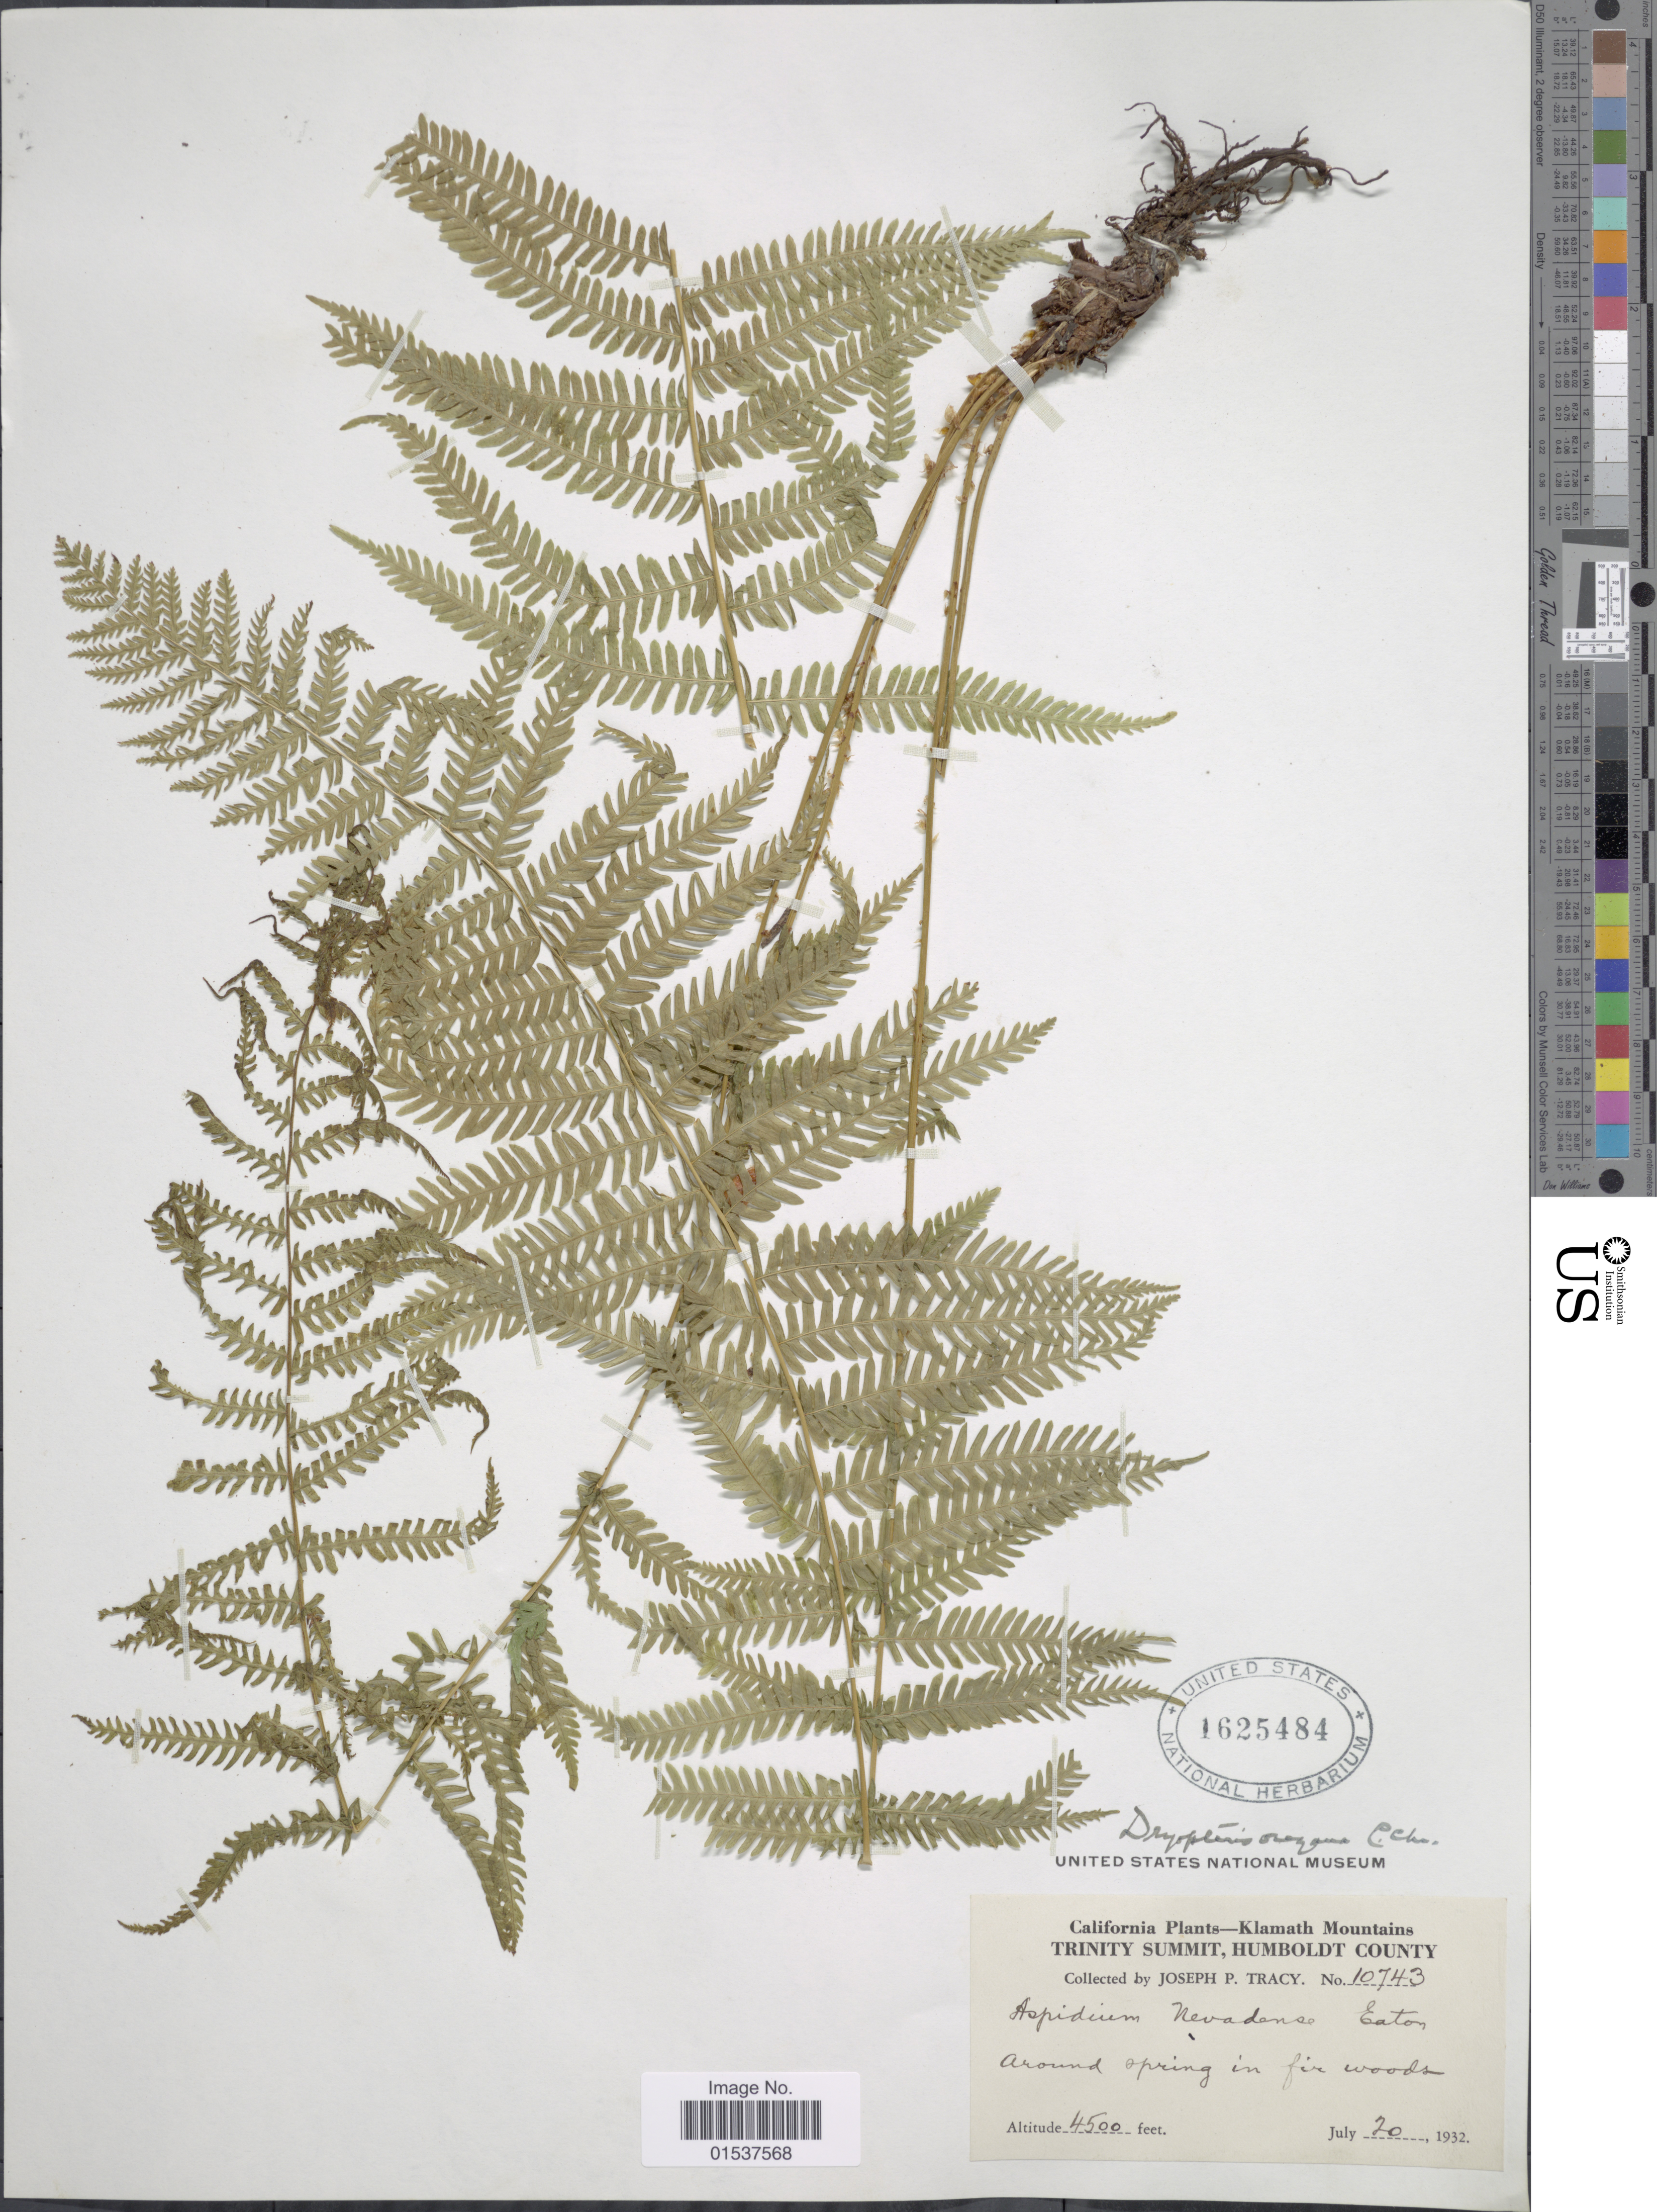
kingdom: Plantae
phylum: Tracheophyta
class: Polypodiopsida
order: Polypodiales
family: Thelypteridaceae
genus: Parathelypteris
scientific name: Parathelypteris nevadensis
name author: (Baker) Holttum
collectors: J. Tracy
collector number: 10743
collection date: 1932-07-20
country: United States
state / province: California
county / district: Humboldt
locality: Klamath Mountains. Trinity Summit, Humboldt County. Around springs in fir woods.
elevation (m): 1372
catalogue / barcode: US 1625484